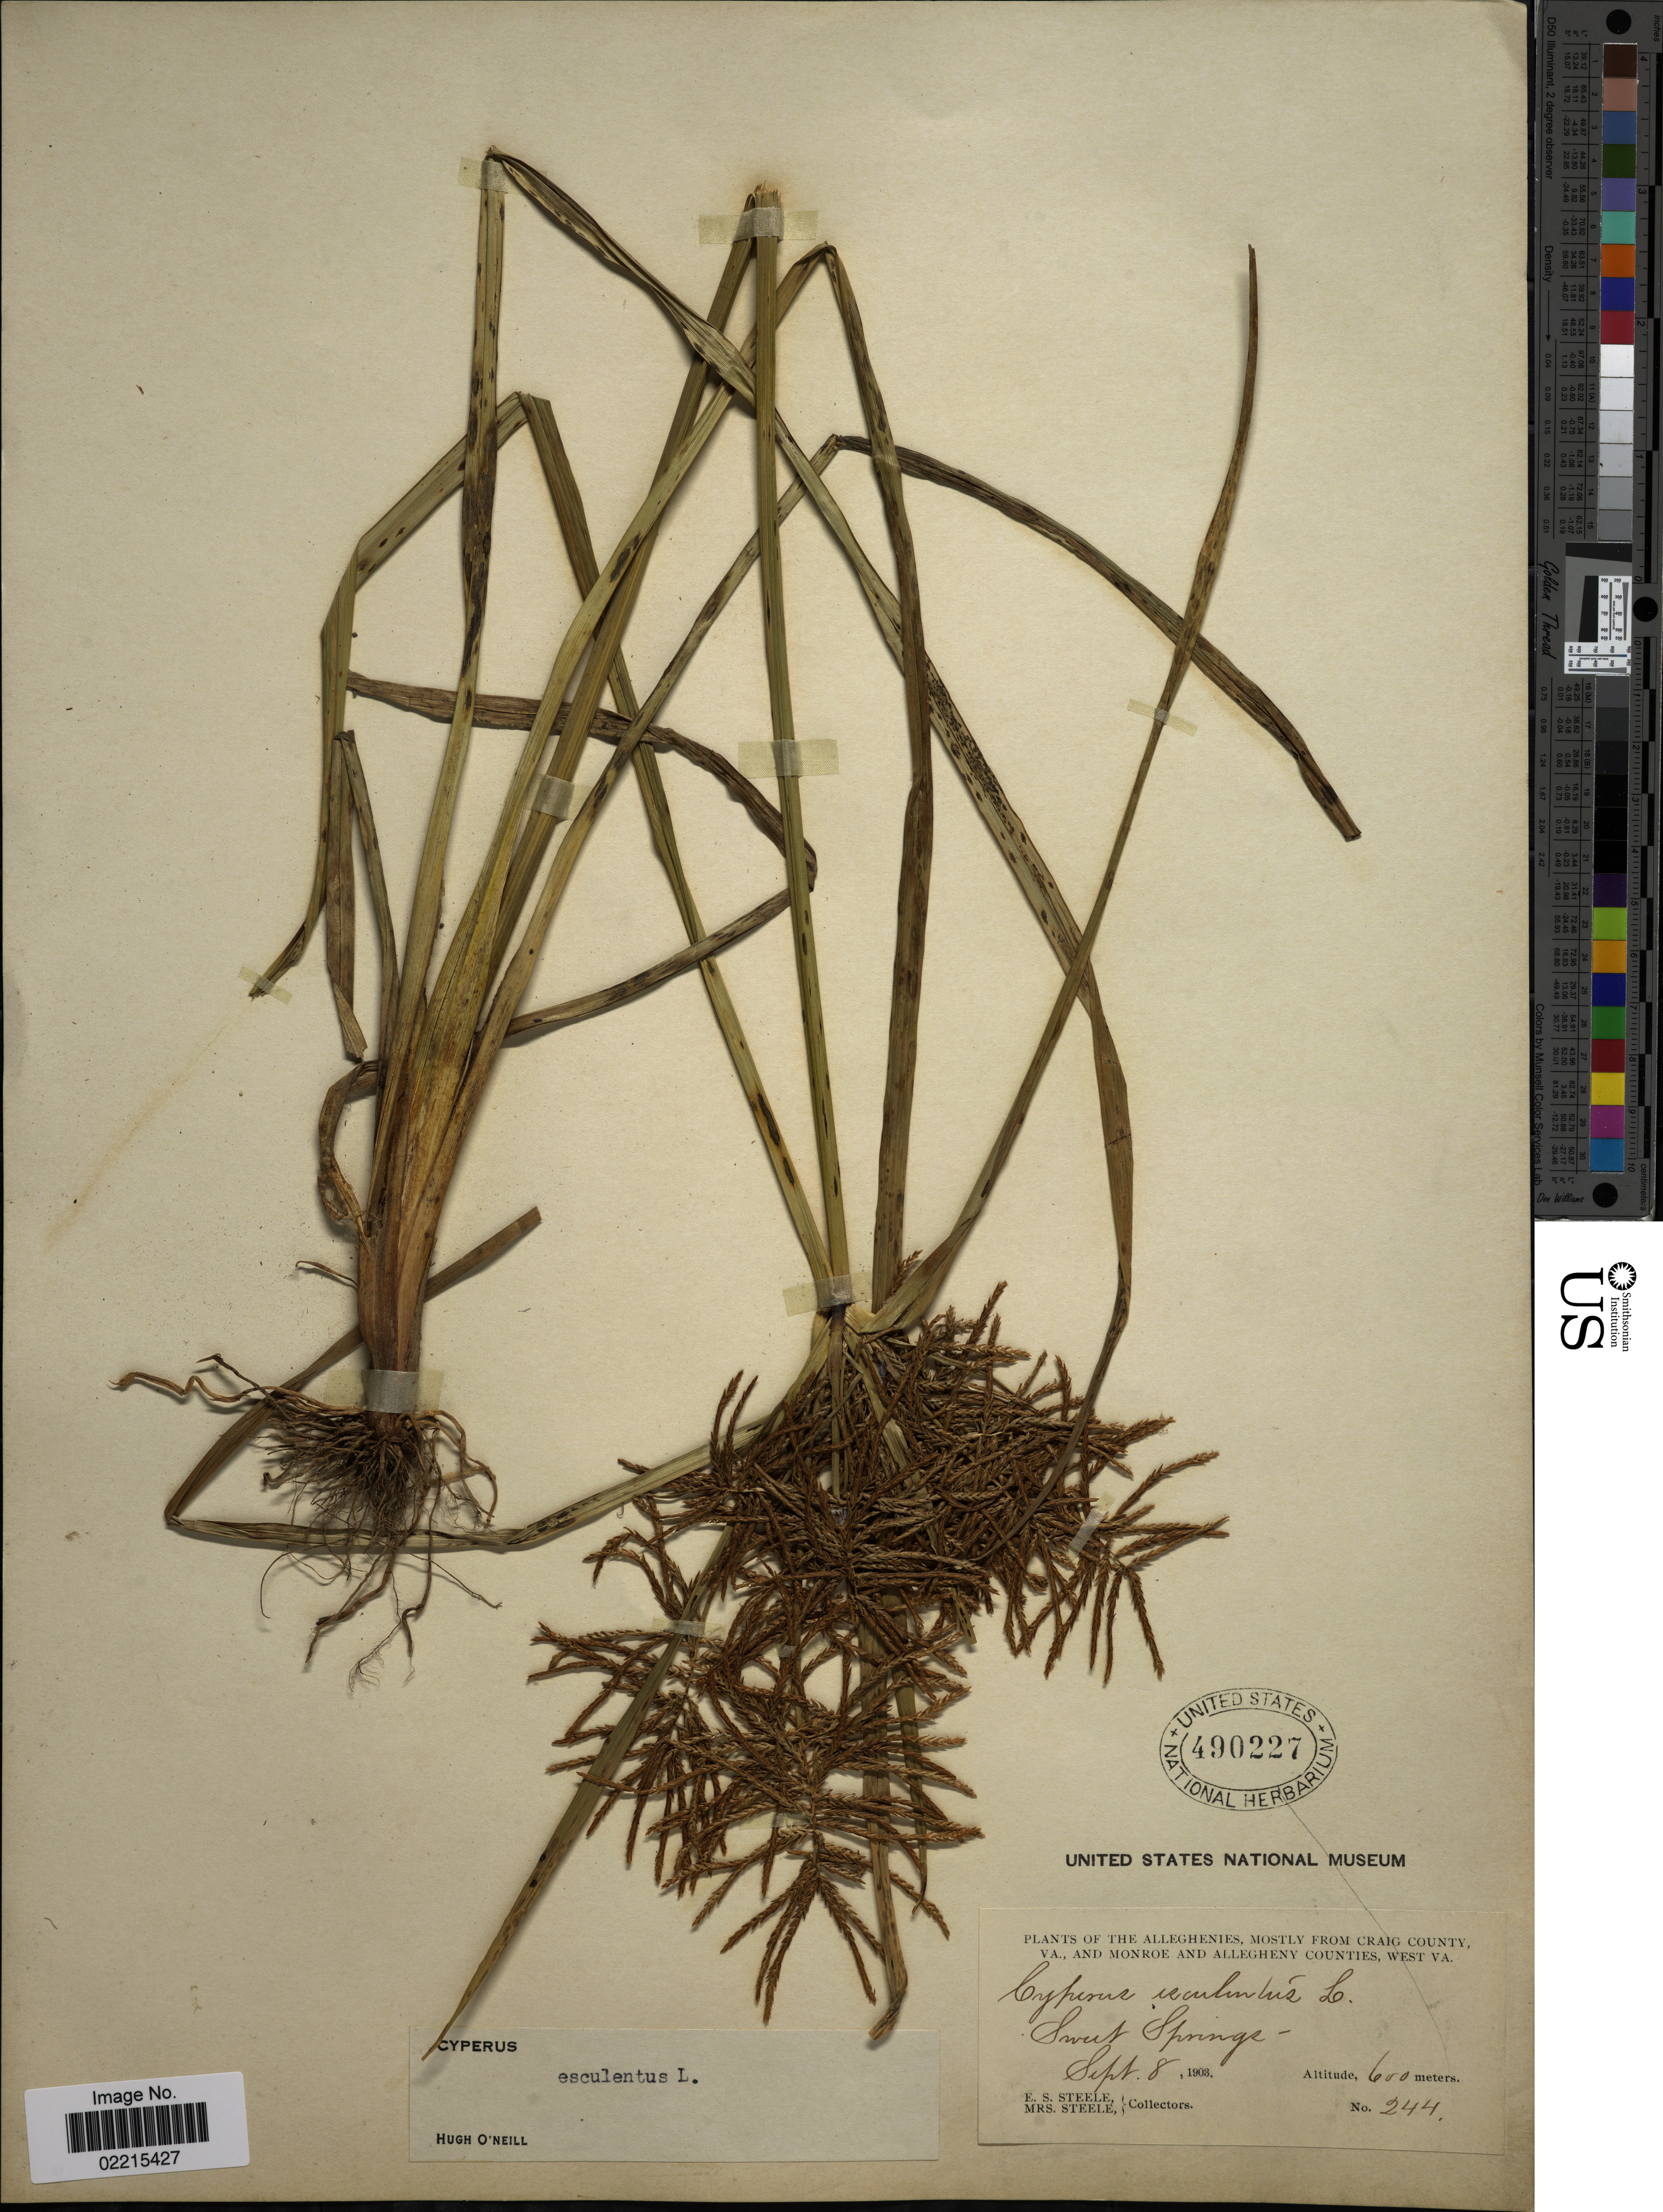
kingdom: Plantae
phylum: Tracheophyta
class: Liliopsida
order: Poales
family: Cyperaceae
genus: Cyperus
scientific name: Cyperus esculentus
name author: L.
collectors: E. Steele & Mrs. E. S. Steele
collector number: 244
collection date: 1903-09-08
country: United States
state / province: Virginia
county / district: Craig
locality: The Alleghenies, mostly from Craig County, VA., and Monroe and Allegheny Counties, West VA., Sweet Springs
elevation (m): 600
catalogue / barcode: US 490227